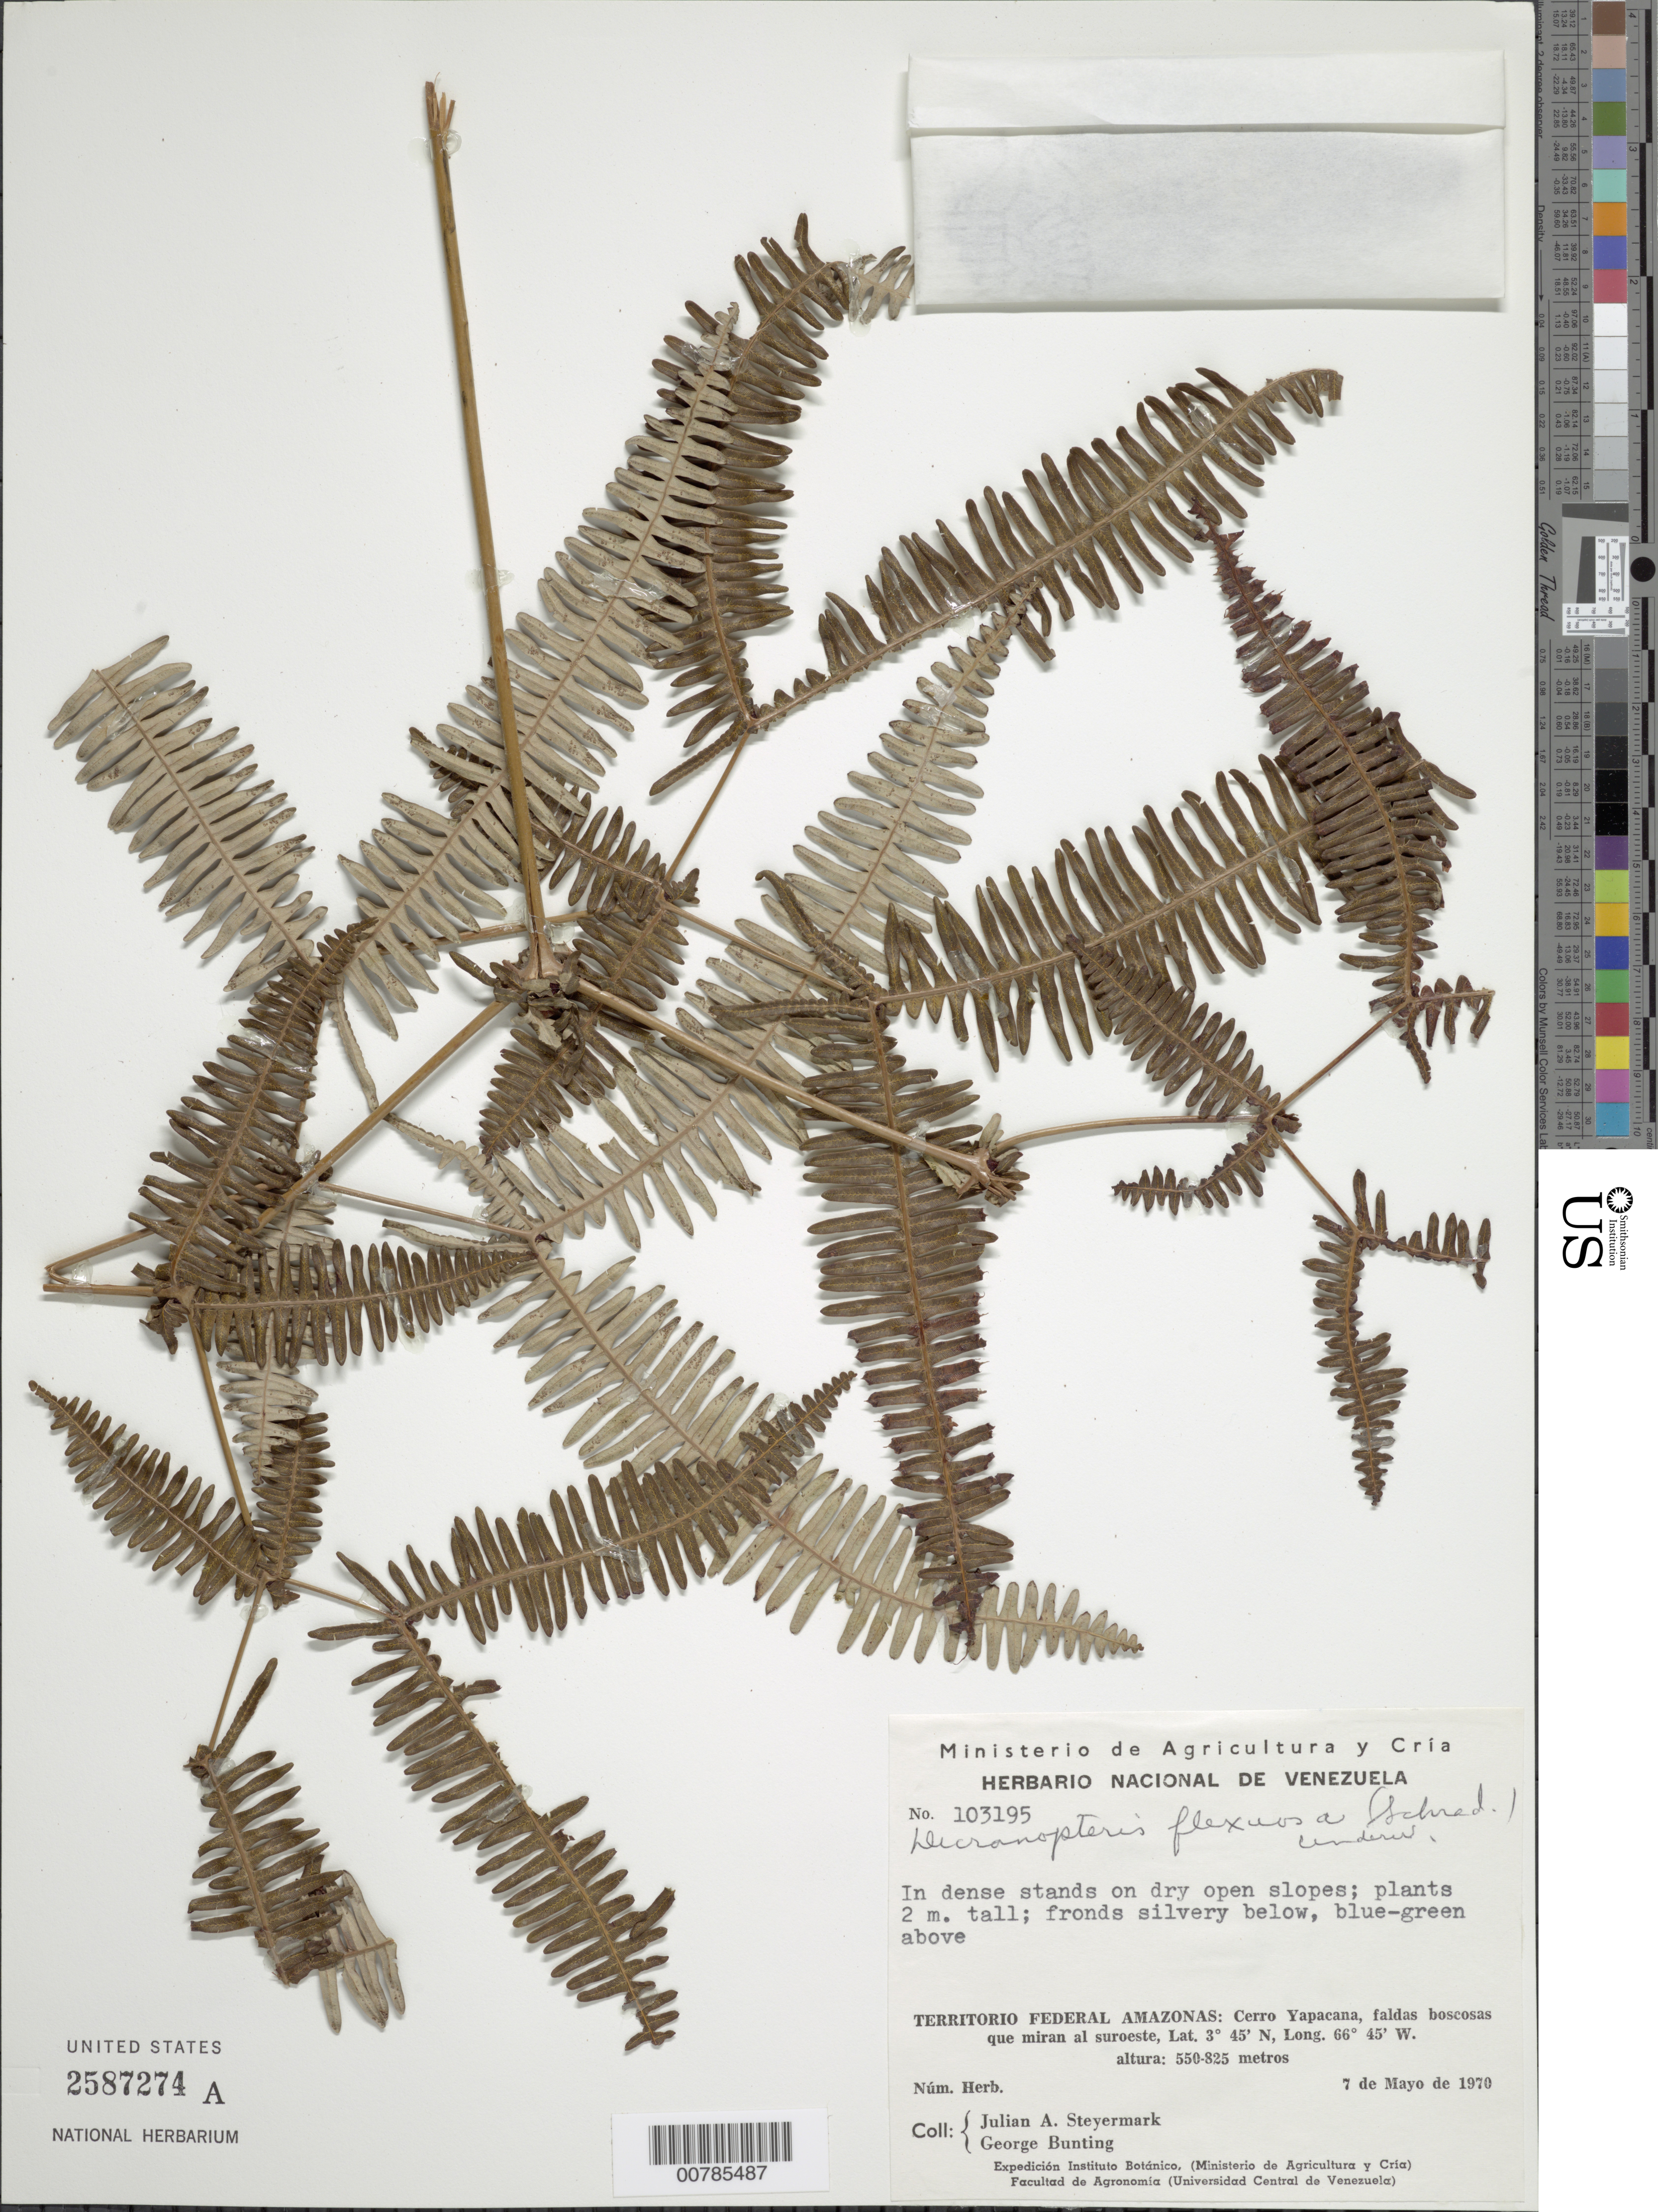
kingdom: Plantae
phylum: Tracheophyta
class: Polypodiopsida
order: Gleicheniales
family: Gleicheniaceae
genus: Dicranopteris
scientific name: Dicranopteris flexuosa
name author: (Schrad.) Underw.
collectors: J. Steyermark & G. S. Bunting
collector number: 103195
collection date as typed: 7-May-70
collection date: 1970-05-07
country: Venezuela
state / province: Amazonas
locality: Cerro Yapacána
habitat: Faldas boscosas que miran al SW; in dense stands on dry open slopes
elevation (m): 550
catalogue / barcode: US 2587274A